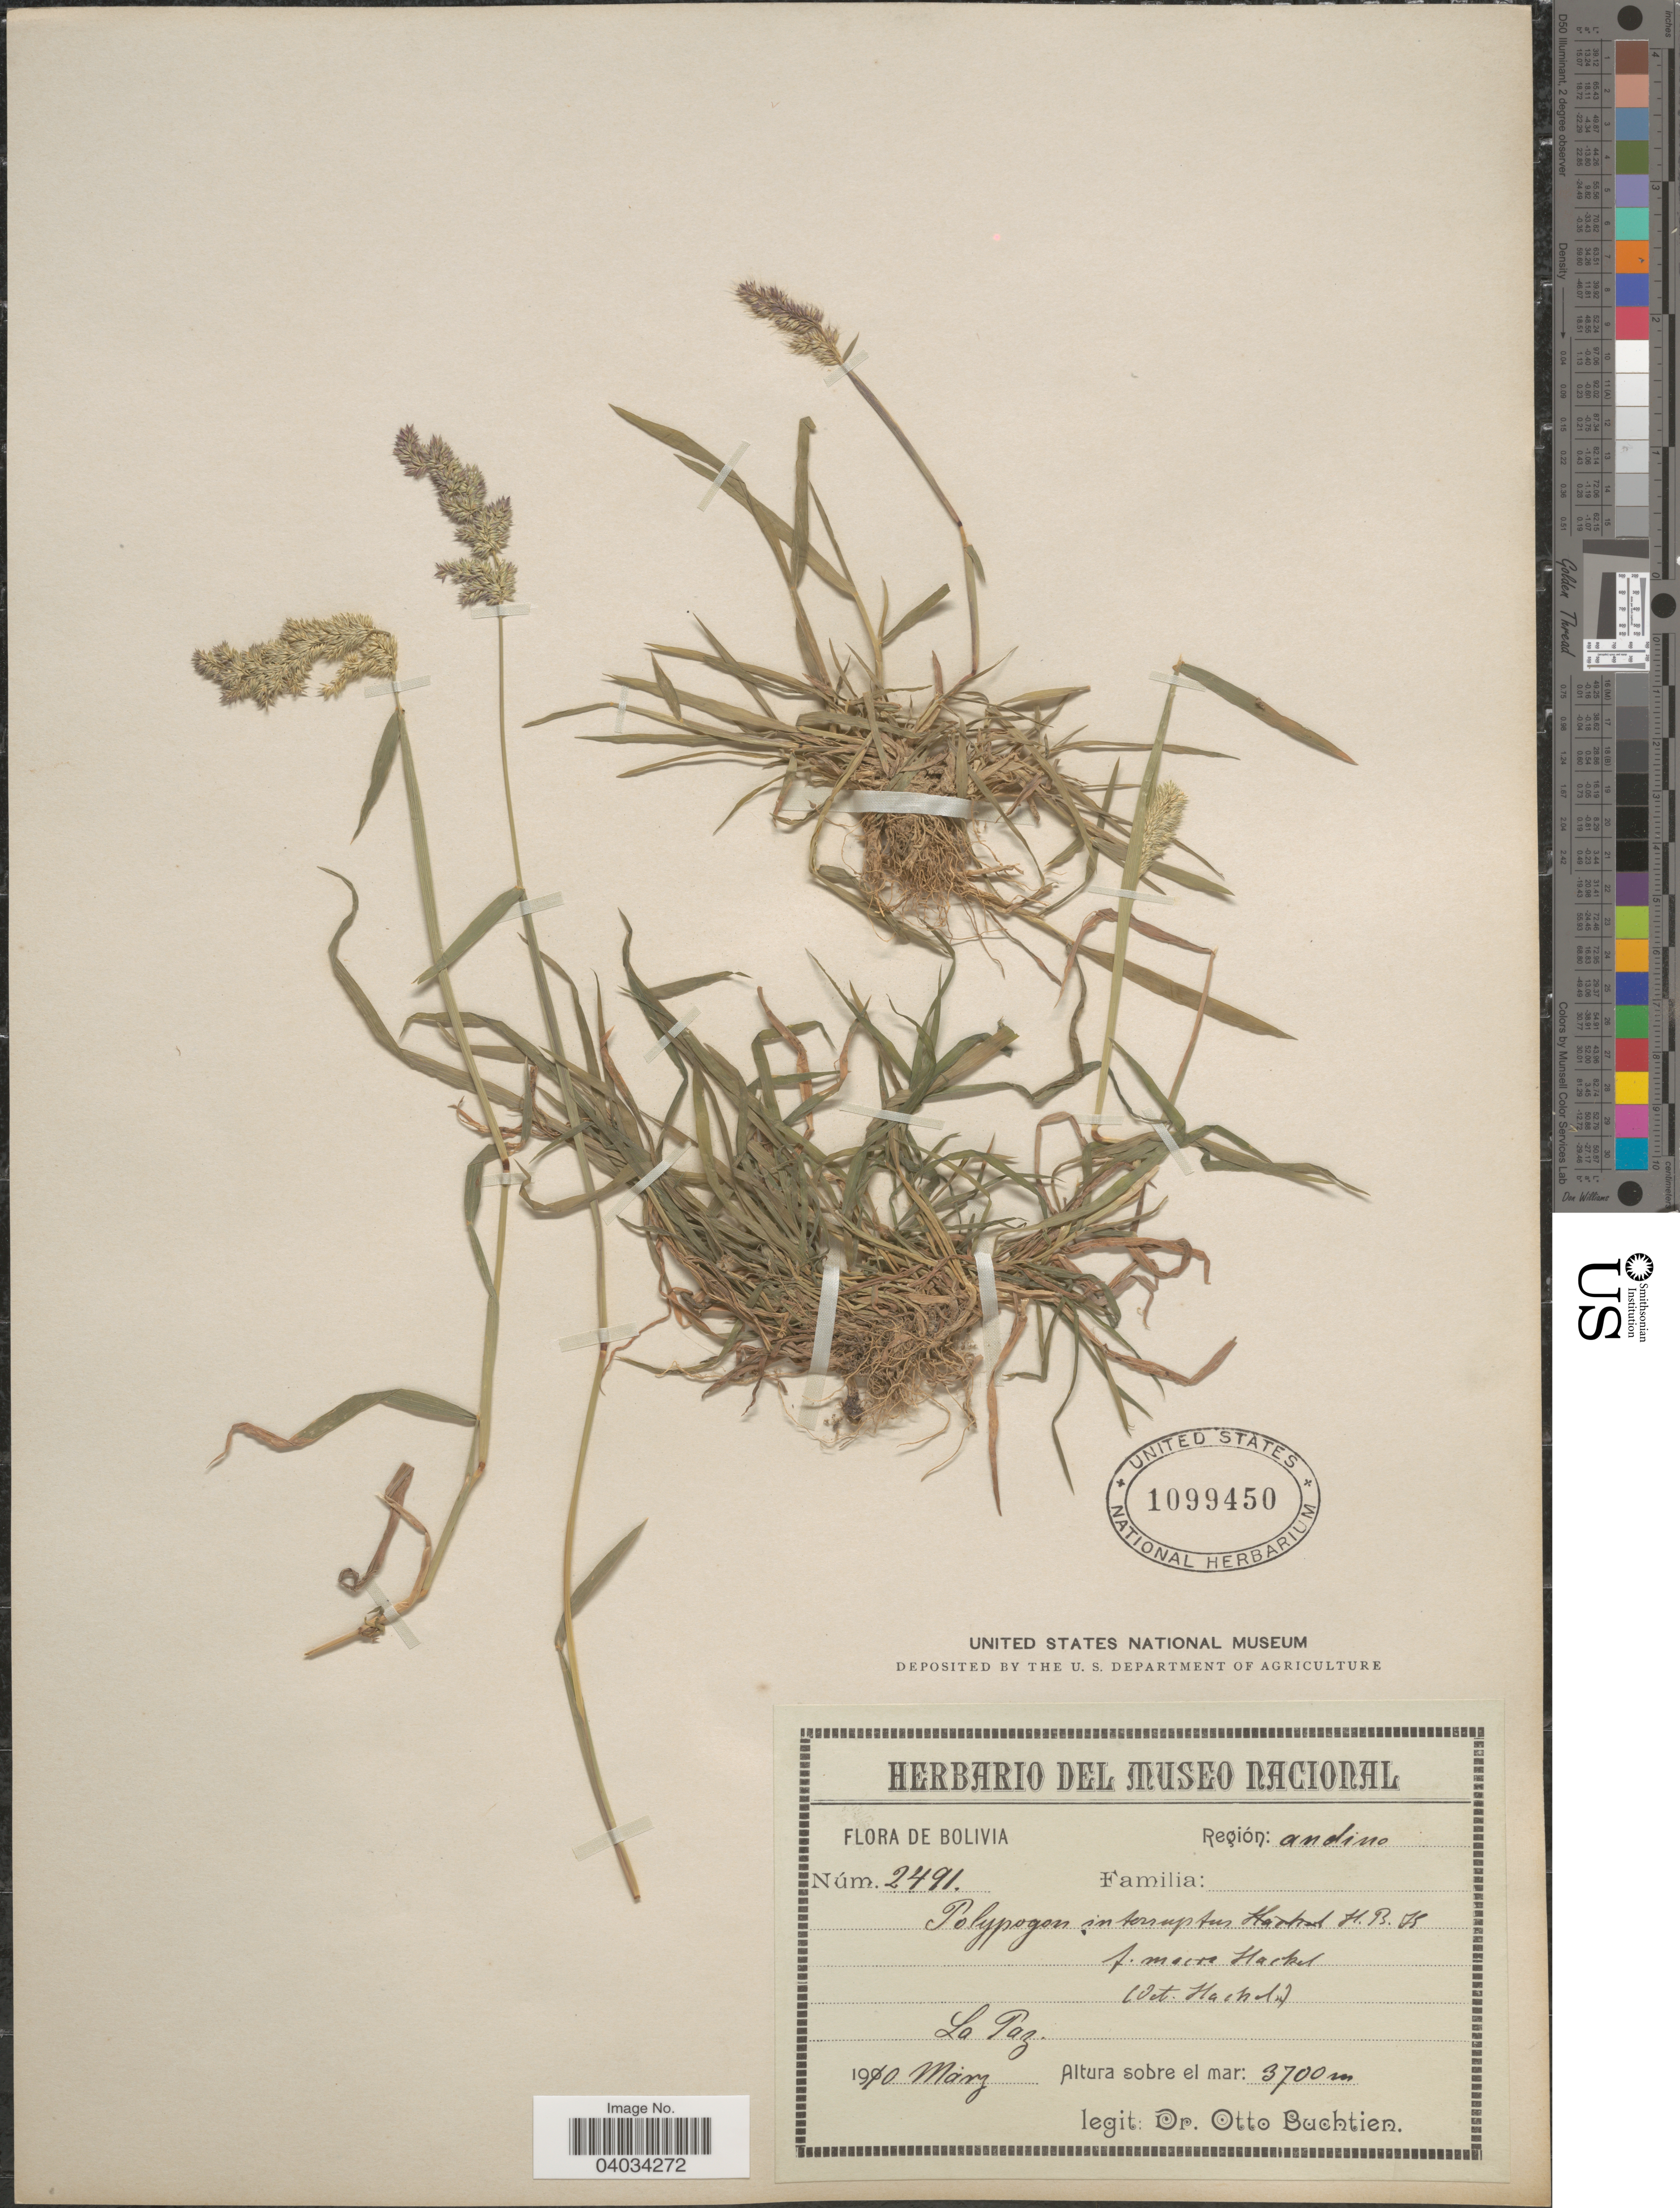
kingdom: Plantae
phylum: Tracheophyta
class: Liliopsida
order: Poales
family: Poaceae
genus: Polypogon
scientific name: Polypogon interruptus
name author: Kunth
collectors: O. Buchtien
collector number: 2491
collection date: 1910-03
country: Bolivia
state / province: La Paz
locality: Región: andino.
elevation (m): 3700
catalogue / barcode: US 1099450